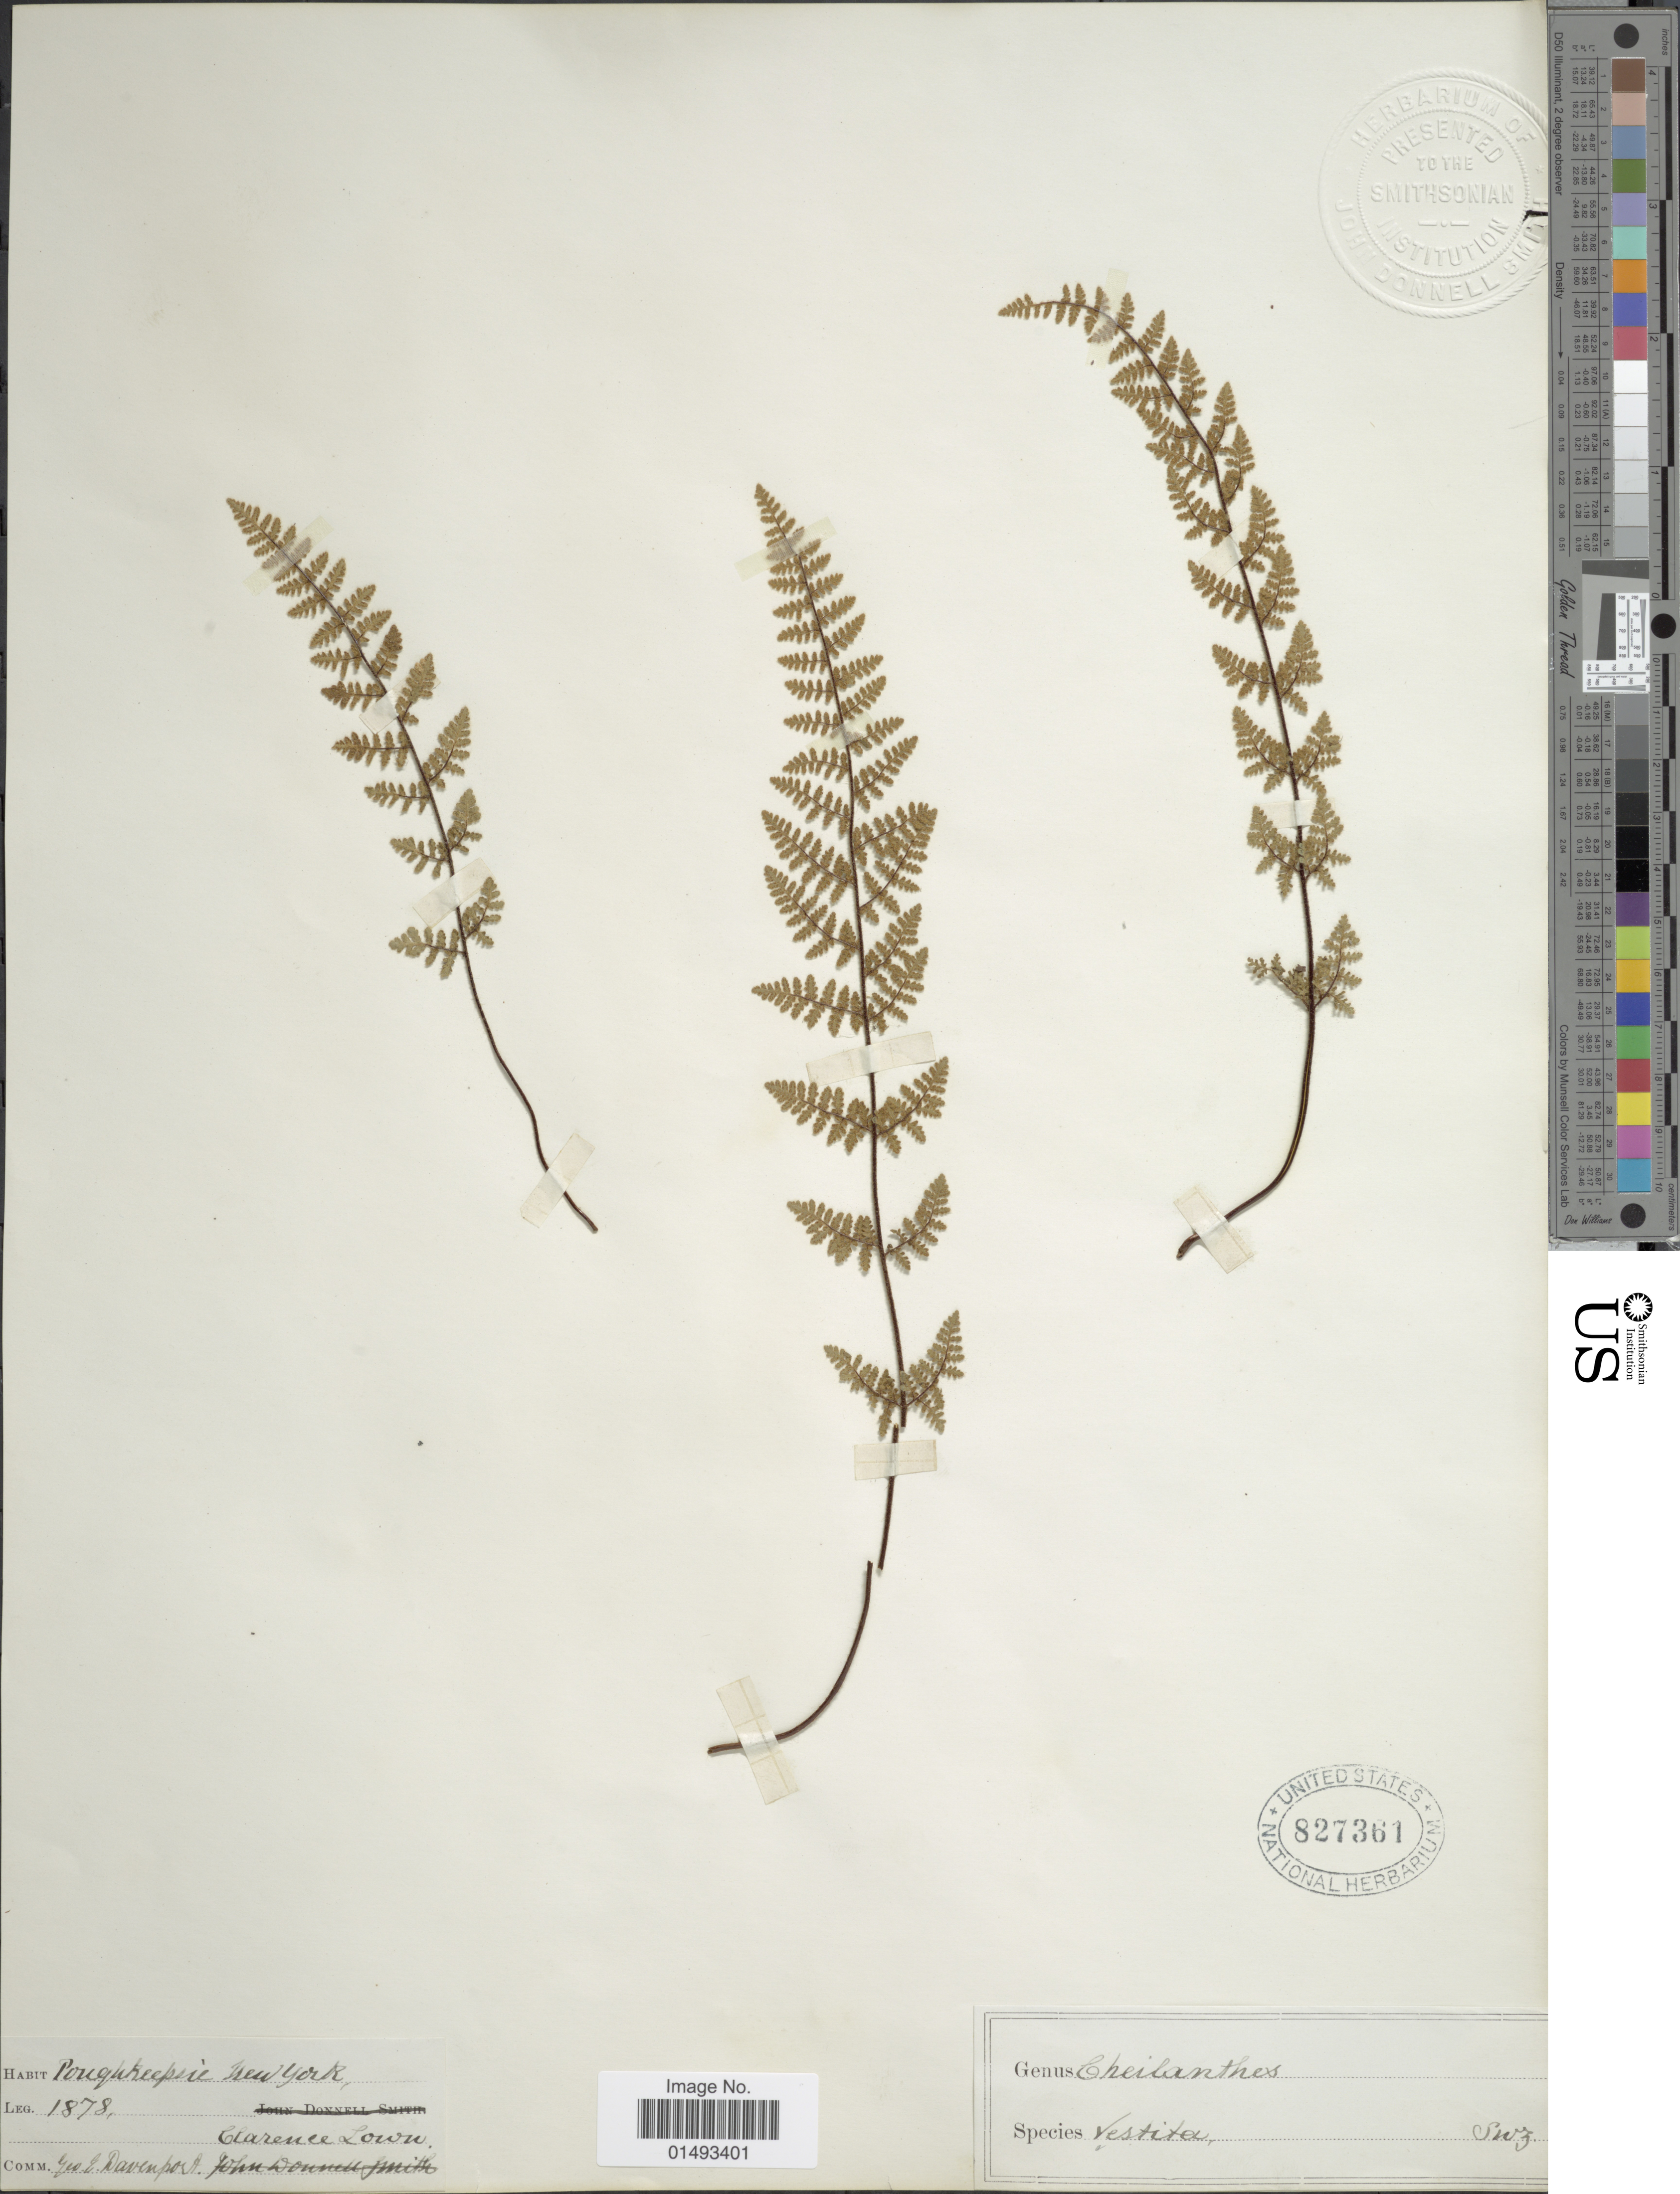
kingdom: Plantae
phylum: Tracheophyta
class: Polypodiopsida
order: Polypodiales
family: Pteridaceae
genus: Myriopteris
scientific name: Myriopteris lanosa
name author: (Michx.) Grusz & Windham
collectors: C. Lown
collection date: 1878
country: United States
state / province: New York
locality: Poughkeepsie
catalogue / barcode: US 827361